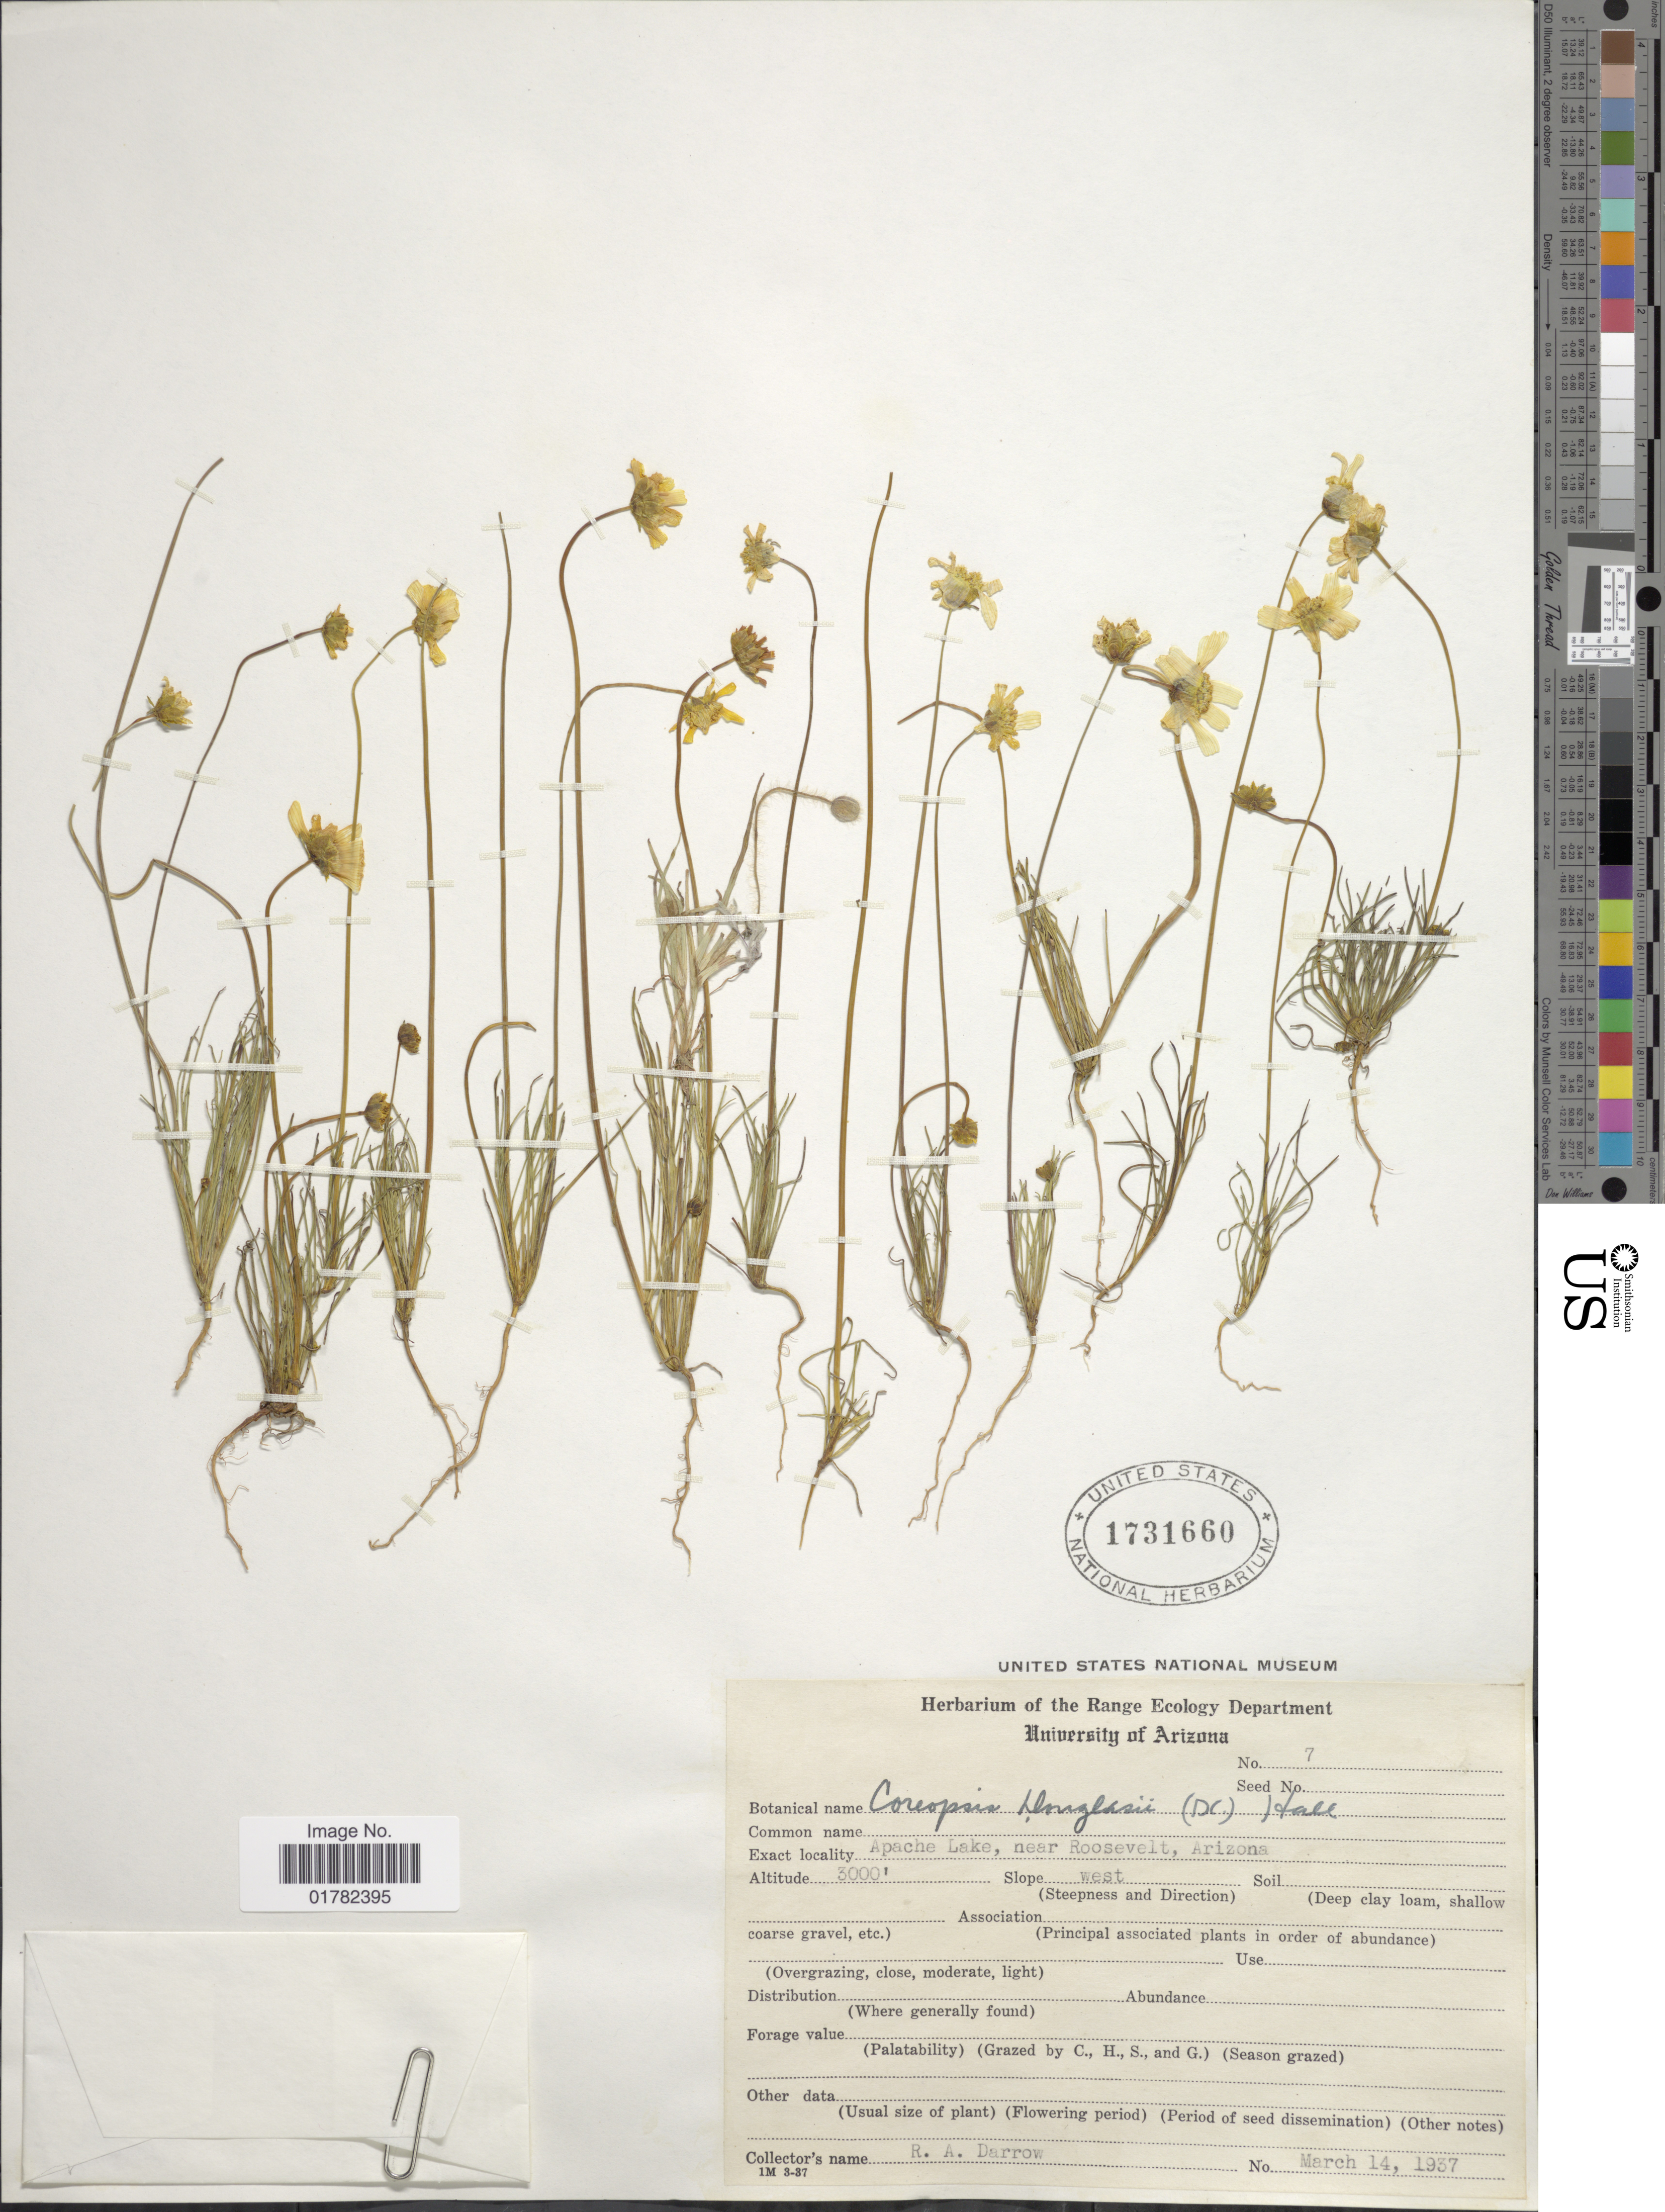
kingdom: Plantae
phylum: Tracheophyta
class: Magnoliopsida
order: Asterales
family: Asteraceae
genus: Coreopsis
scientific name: Coreopsis douglasii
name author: (DC.) H.M. Hall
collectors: R. A. Darrow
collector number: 7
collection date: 1937-03-14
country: United States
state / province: Arizona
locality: Apache Lake, near Roosevelt, Slope west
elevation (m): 914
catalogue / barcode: US 1731660